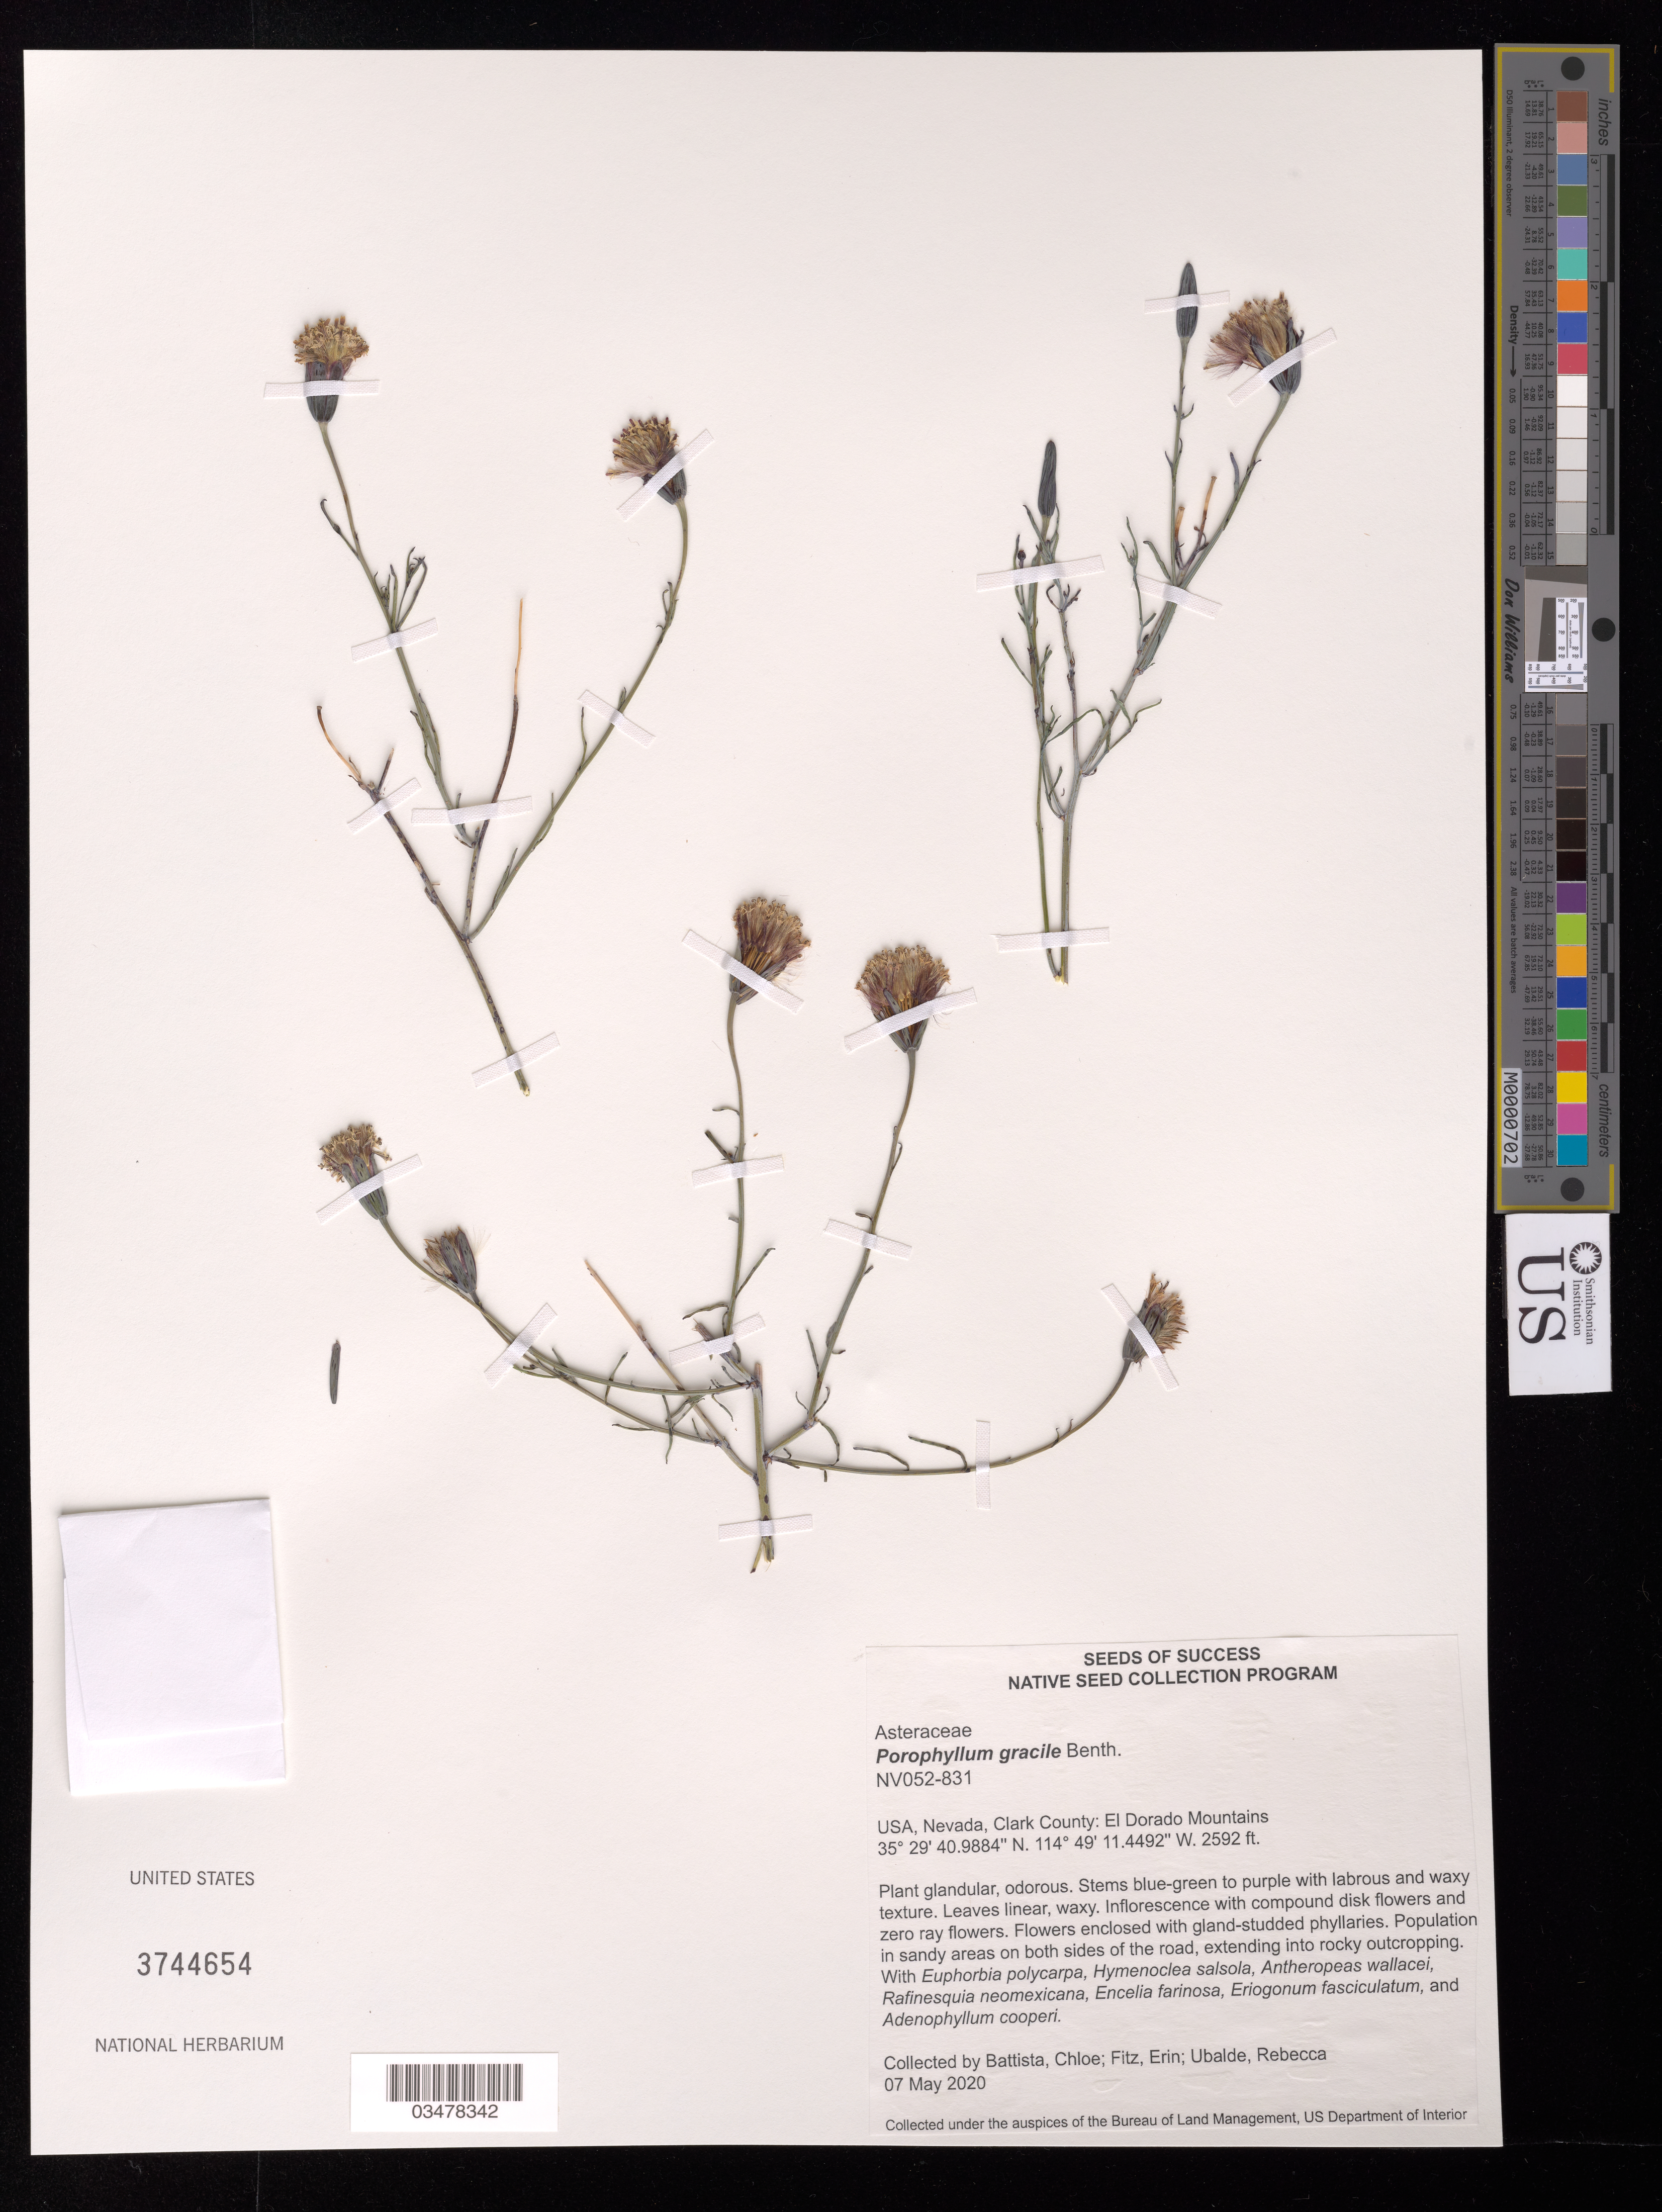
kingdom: Plantae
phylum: Tracheophyta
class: Magnoliopsida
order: Asterales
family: Asteraceae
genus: Porophyllum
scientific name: Porophyllum gracile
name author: Benth.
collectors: C. Battista, E. Fitz & R. Ubalde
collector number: NV052-831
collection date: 2020-05-07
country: United States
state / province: Nevada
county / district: Clark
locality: El Dorado Mtns.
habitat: Sandy areas on both sides of the road, extending into rocky outcropping. With Hymenoclea salsola, Euphorbia plycarpa, etc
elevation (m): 790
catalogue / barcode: US 3744654